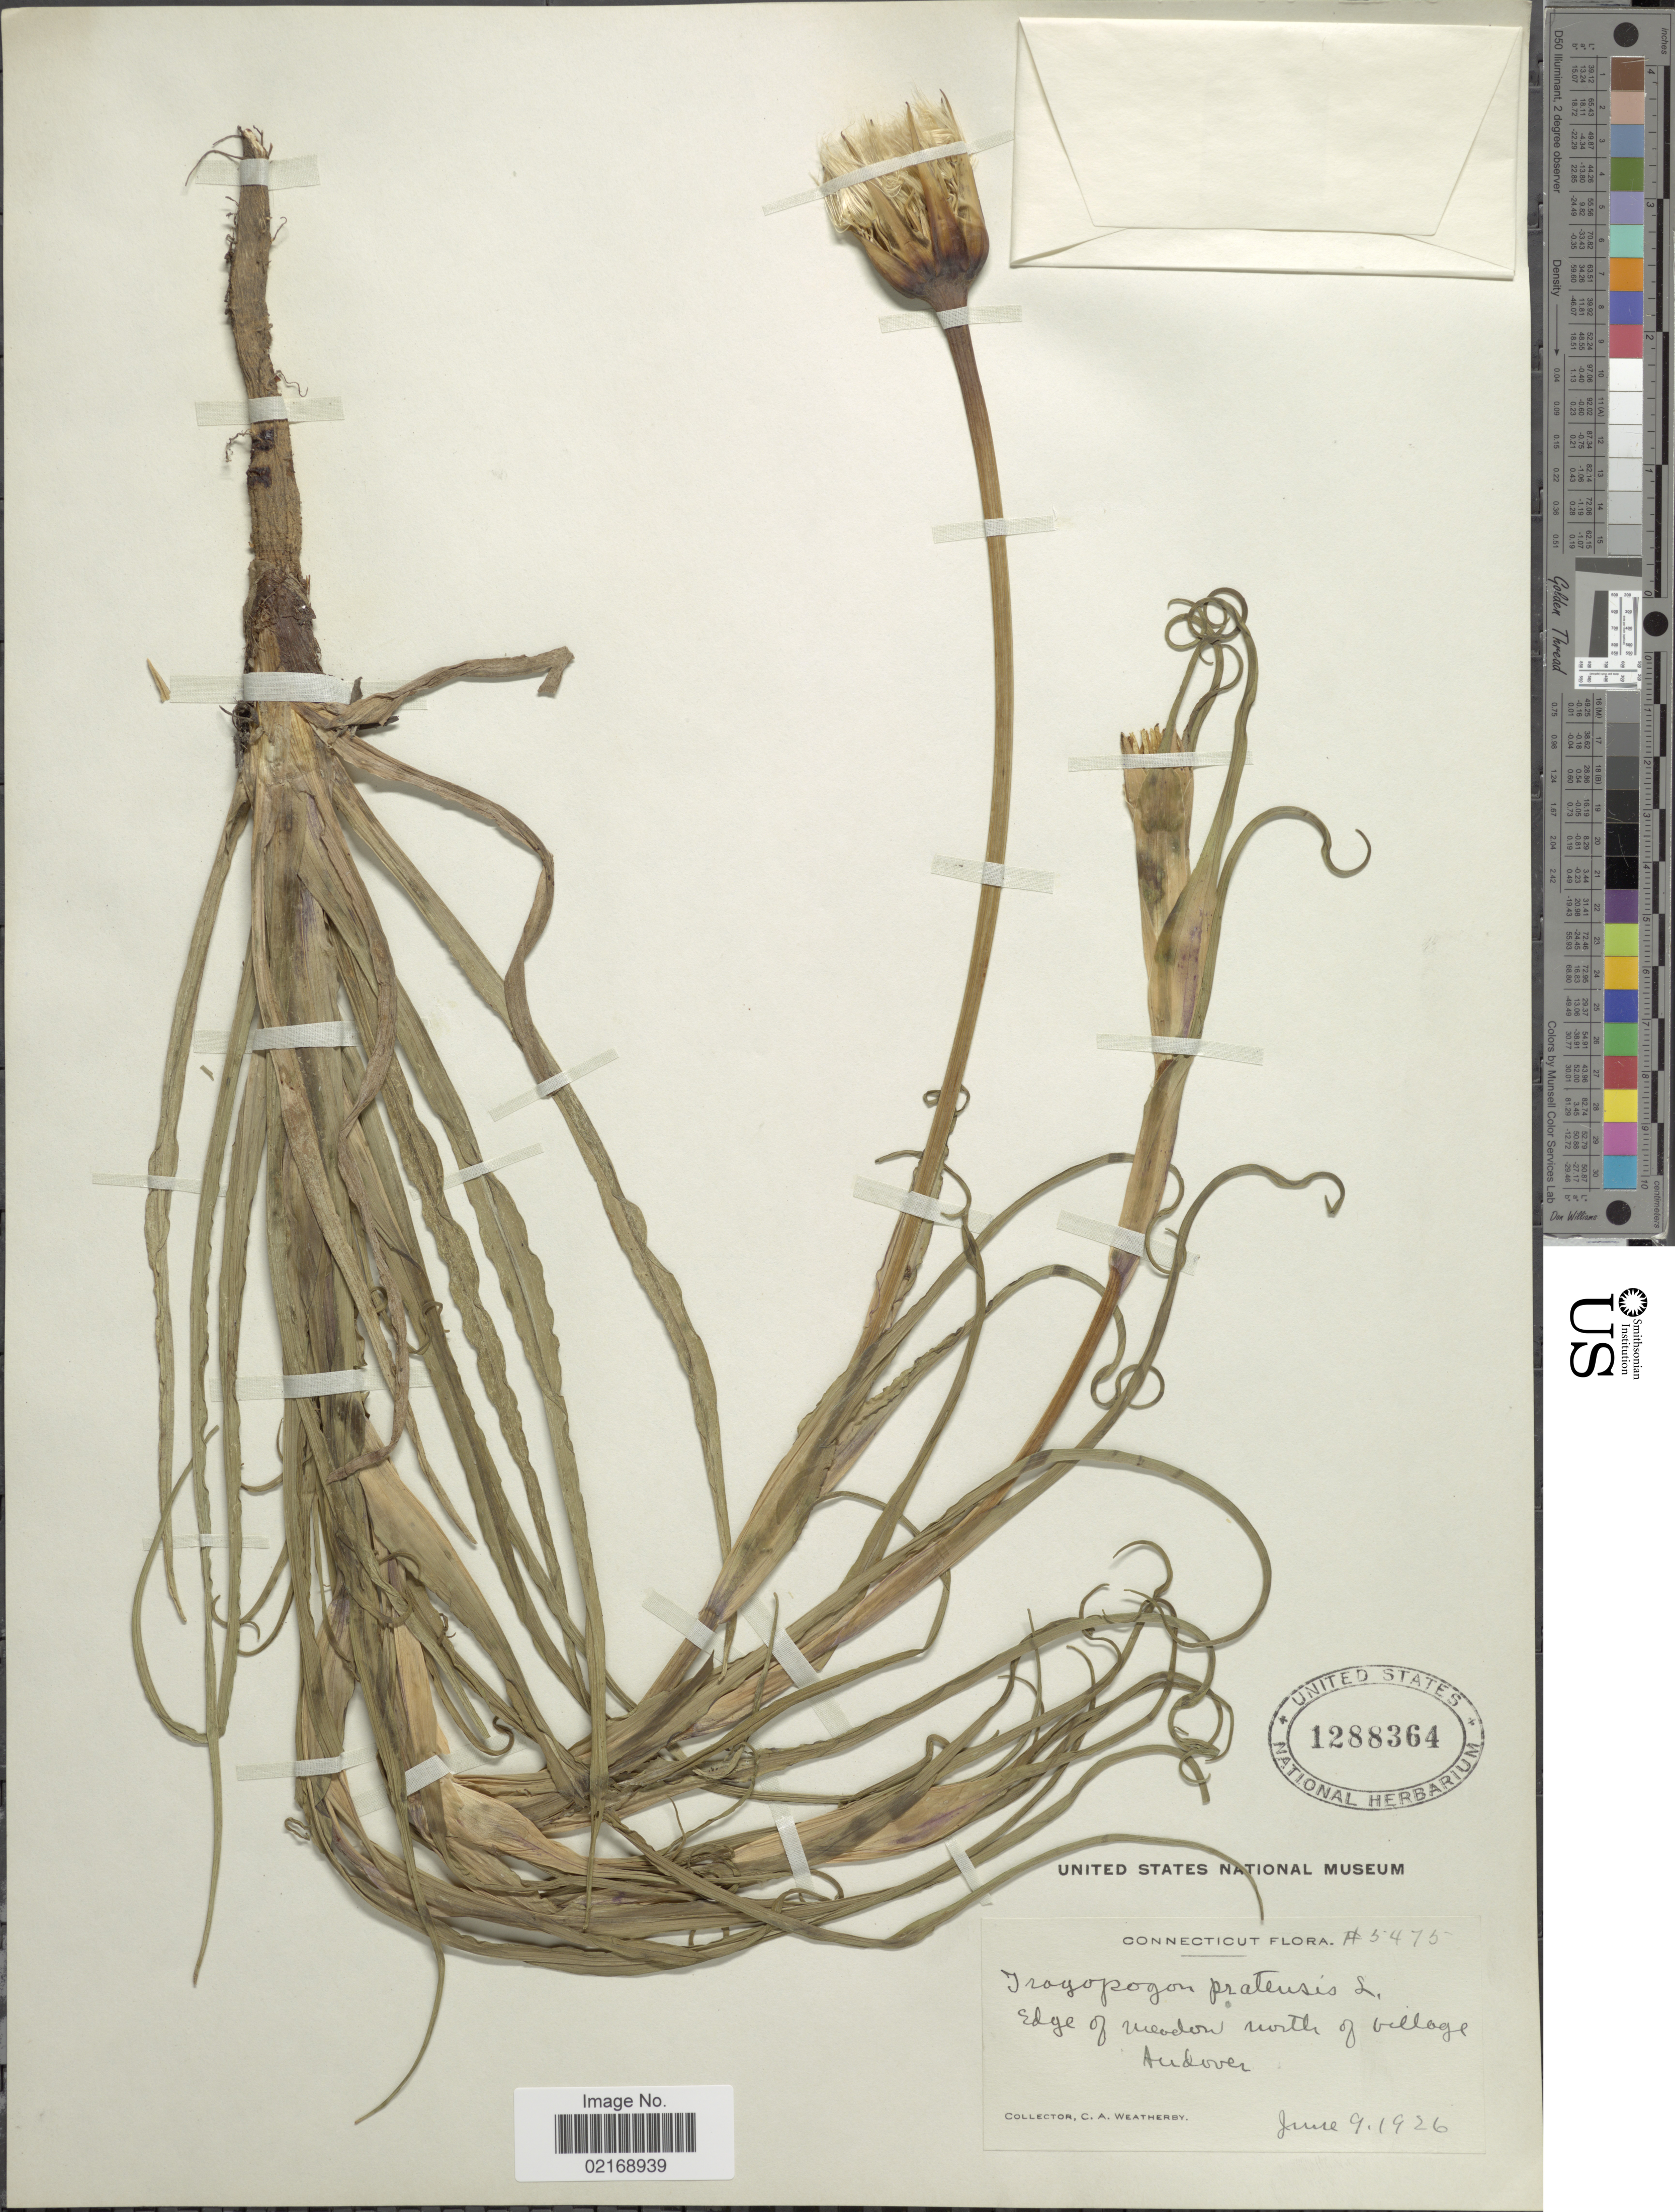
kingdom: Plantae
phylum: Tracheophyta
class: Magnoliopsida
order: Asterales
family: Asteraceae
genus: Tragopogon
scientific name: Tragopogon pratensis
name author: L.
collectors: C. A. Weatherby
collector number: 5475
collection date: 1926-06-09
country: United States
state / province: Connecticut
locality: North of village. Andover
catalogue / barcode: US 1288364